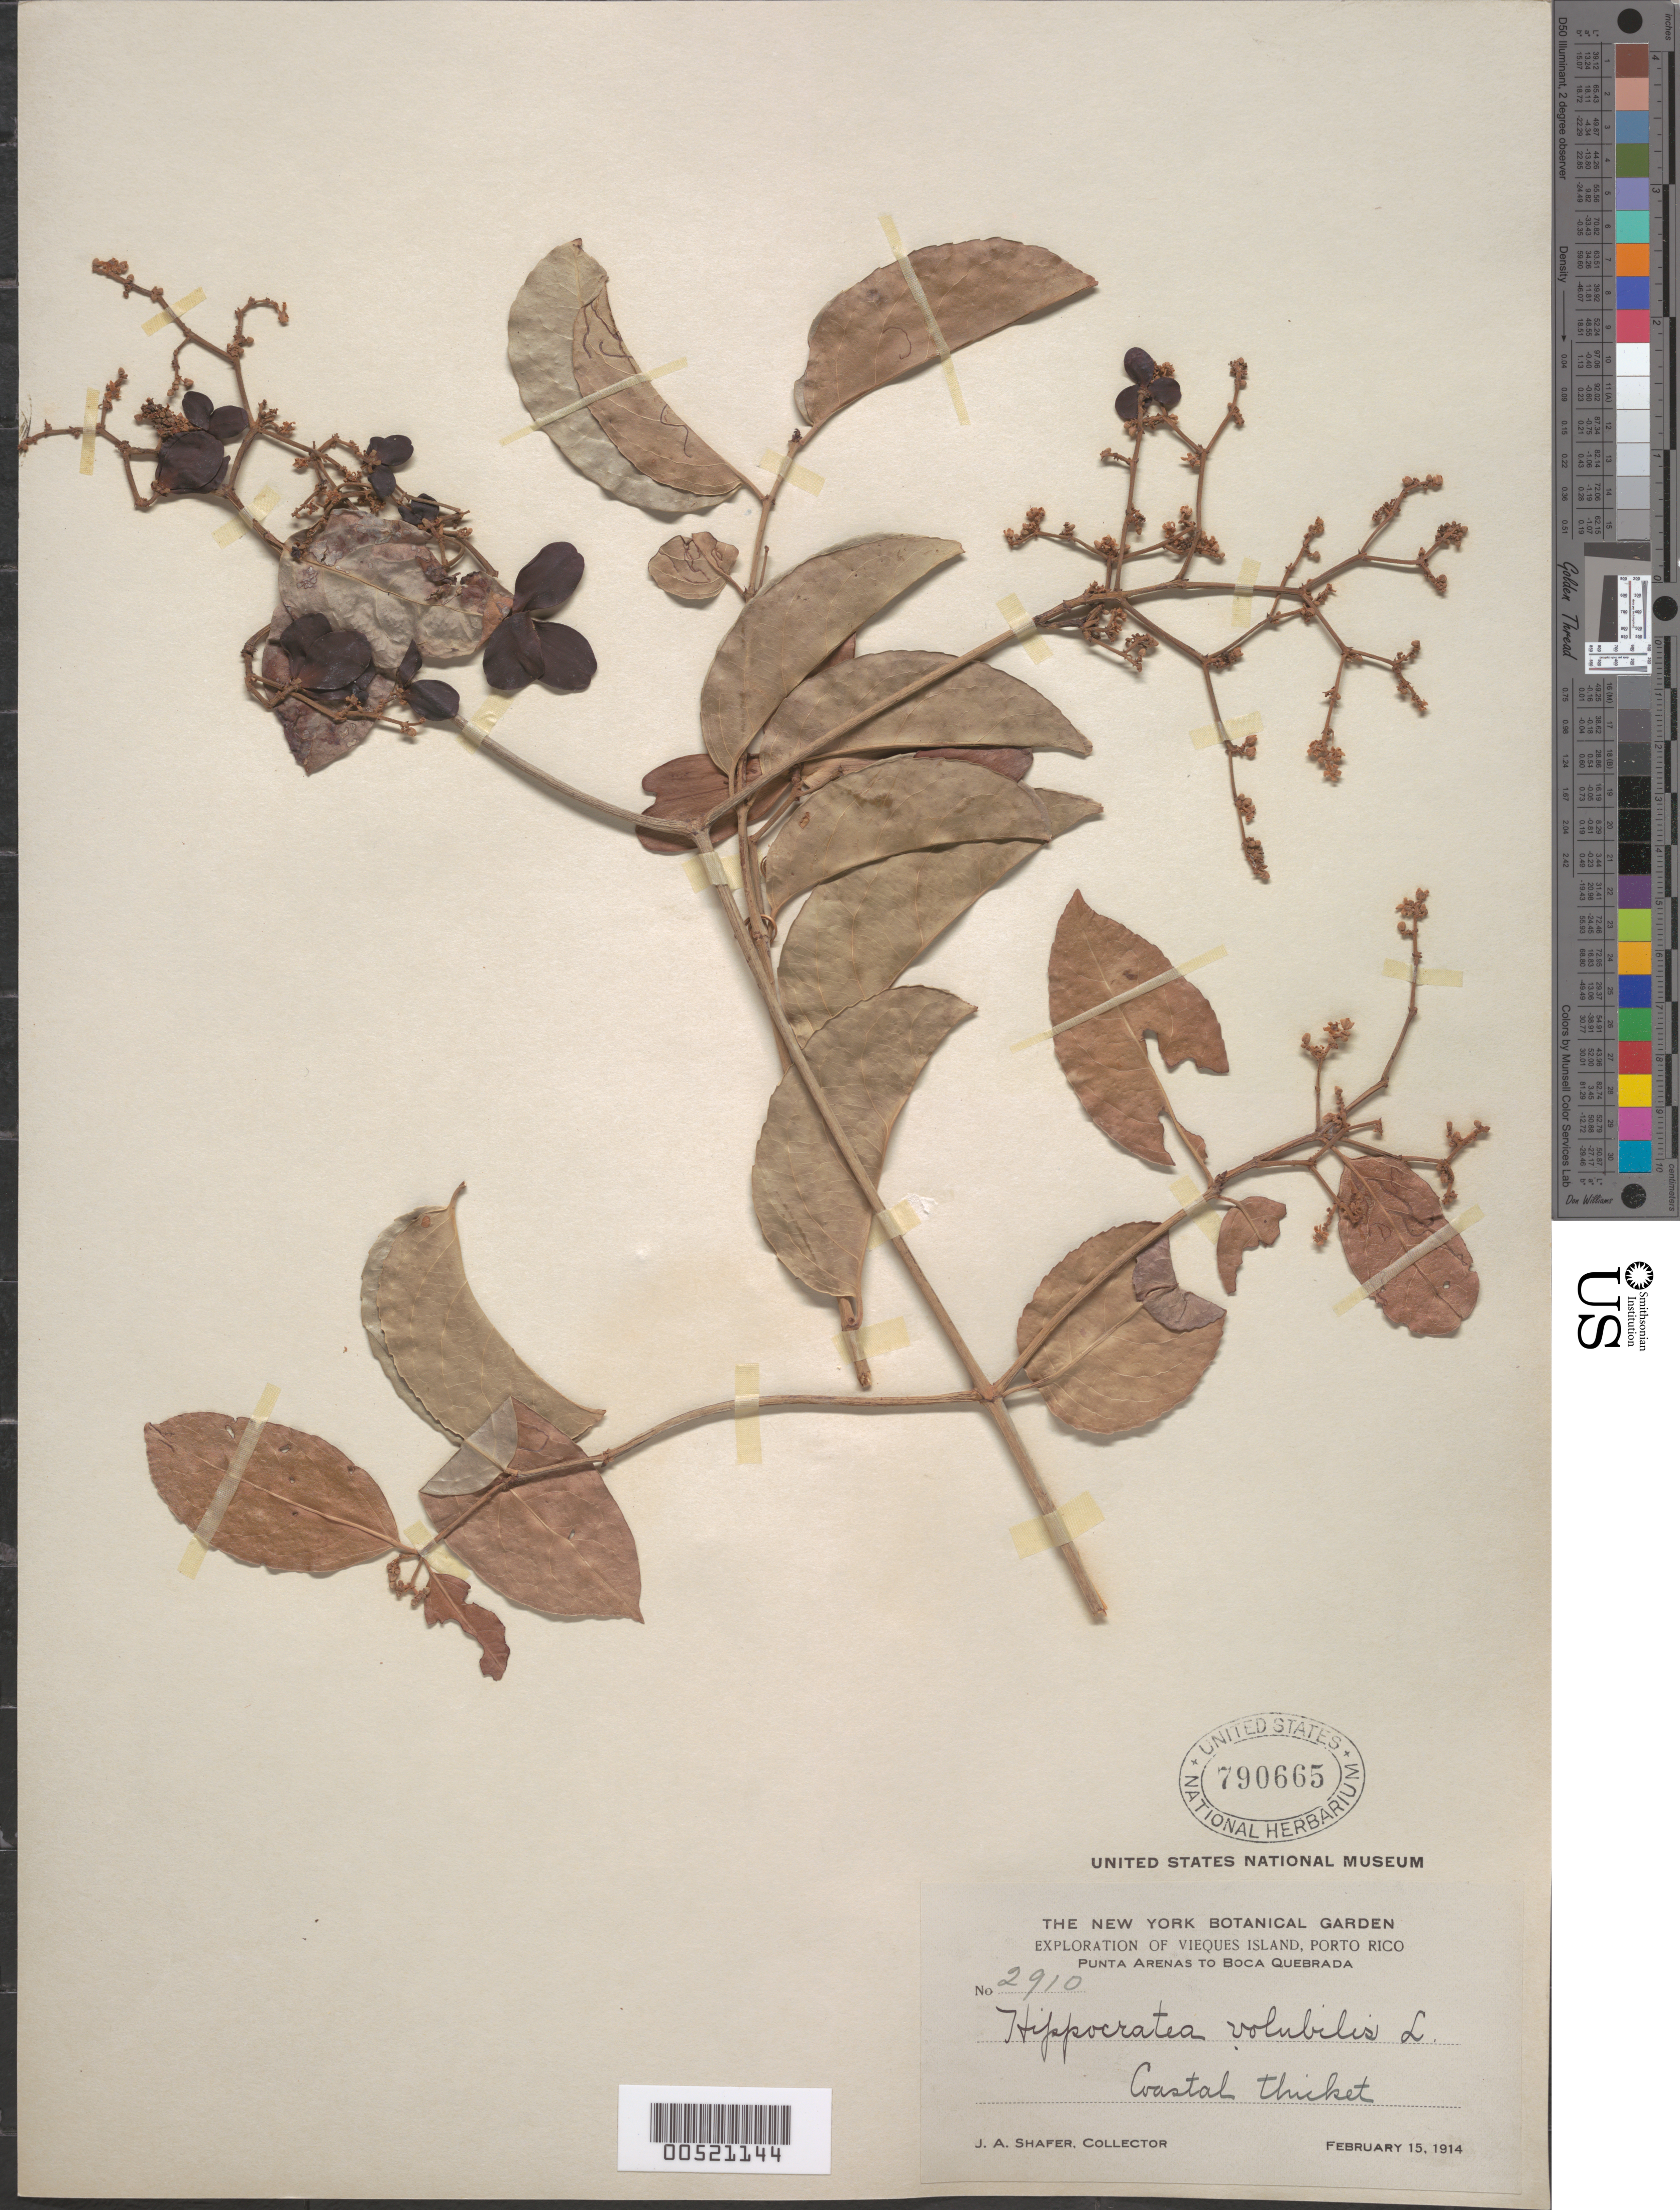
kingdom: Plantae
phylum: Tracheophyta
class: Magnoliopsida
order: Celastrales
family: Celastraceae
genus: Hippocratea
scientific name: Hippocratea volubilis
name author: L.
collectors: J. A. Shafer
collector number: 2910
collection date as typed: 15 Feb 1914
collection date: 1914-02-15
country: Puerto Rico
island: Greater Antilles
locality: Vieques Island: Punta Arenas to Boca Quebrada. Coastal thicket.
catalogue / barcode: US 790665